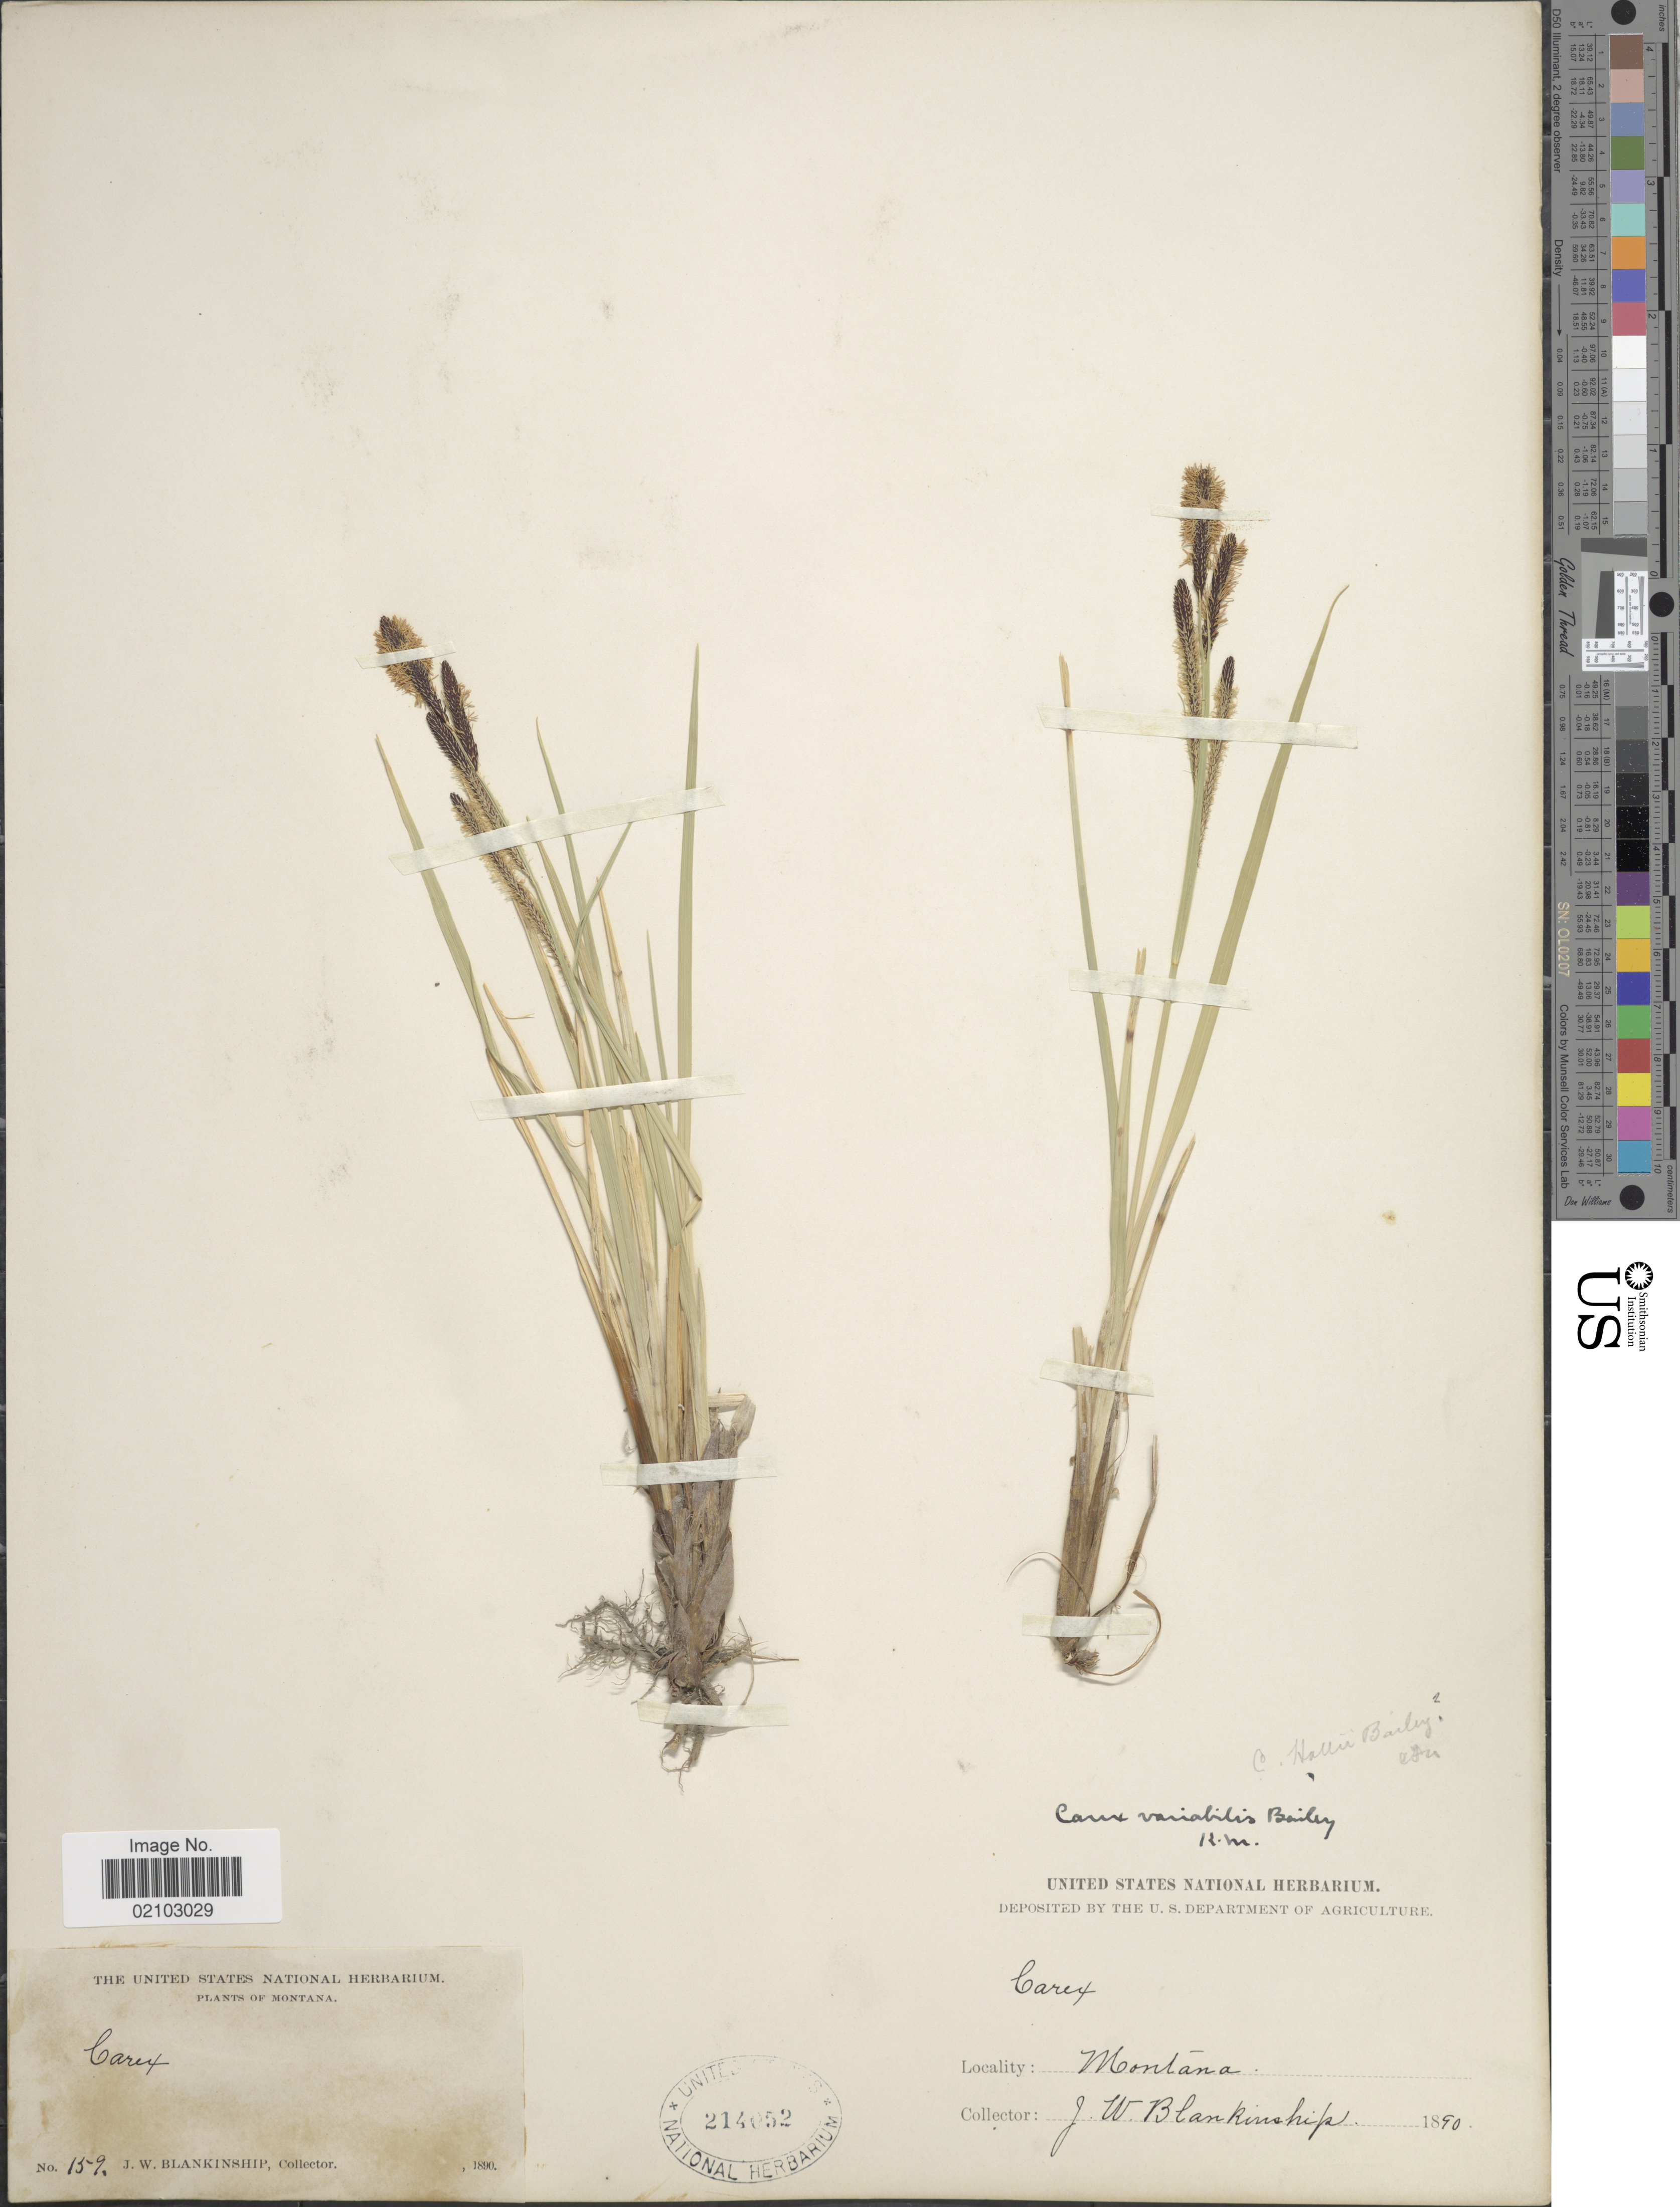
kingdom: Plantae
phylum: Tracheophyta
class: Liliopsida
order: Poales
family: Cyperaceae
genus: Carex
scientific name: Carex aquatilis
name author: Wahlenb.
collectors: J. W. Blankinship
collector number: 159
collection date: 1890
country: United States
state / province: Montana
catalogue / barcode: US 214052